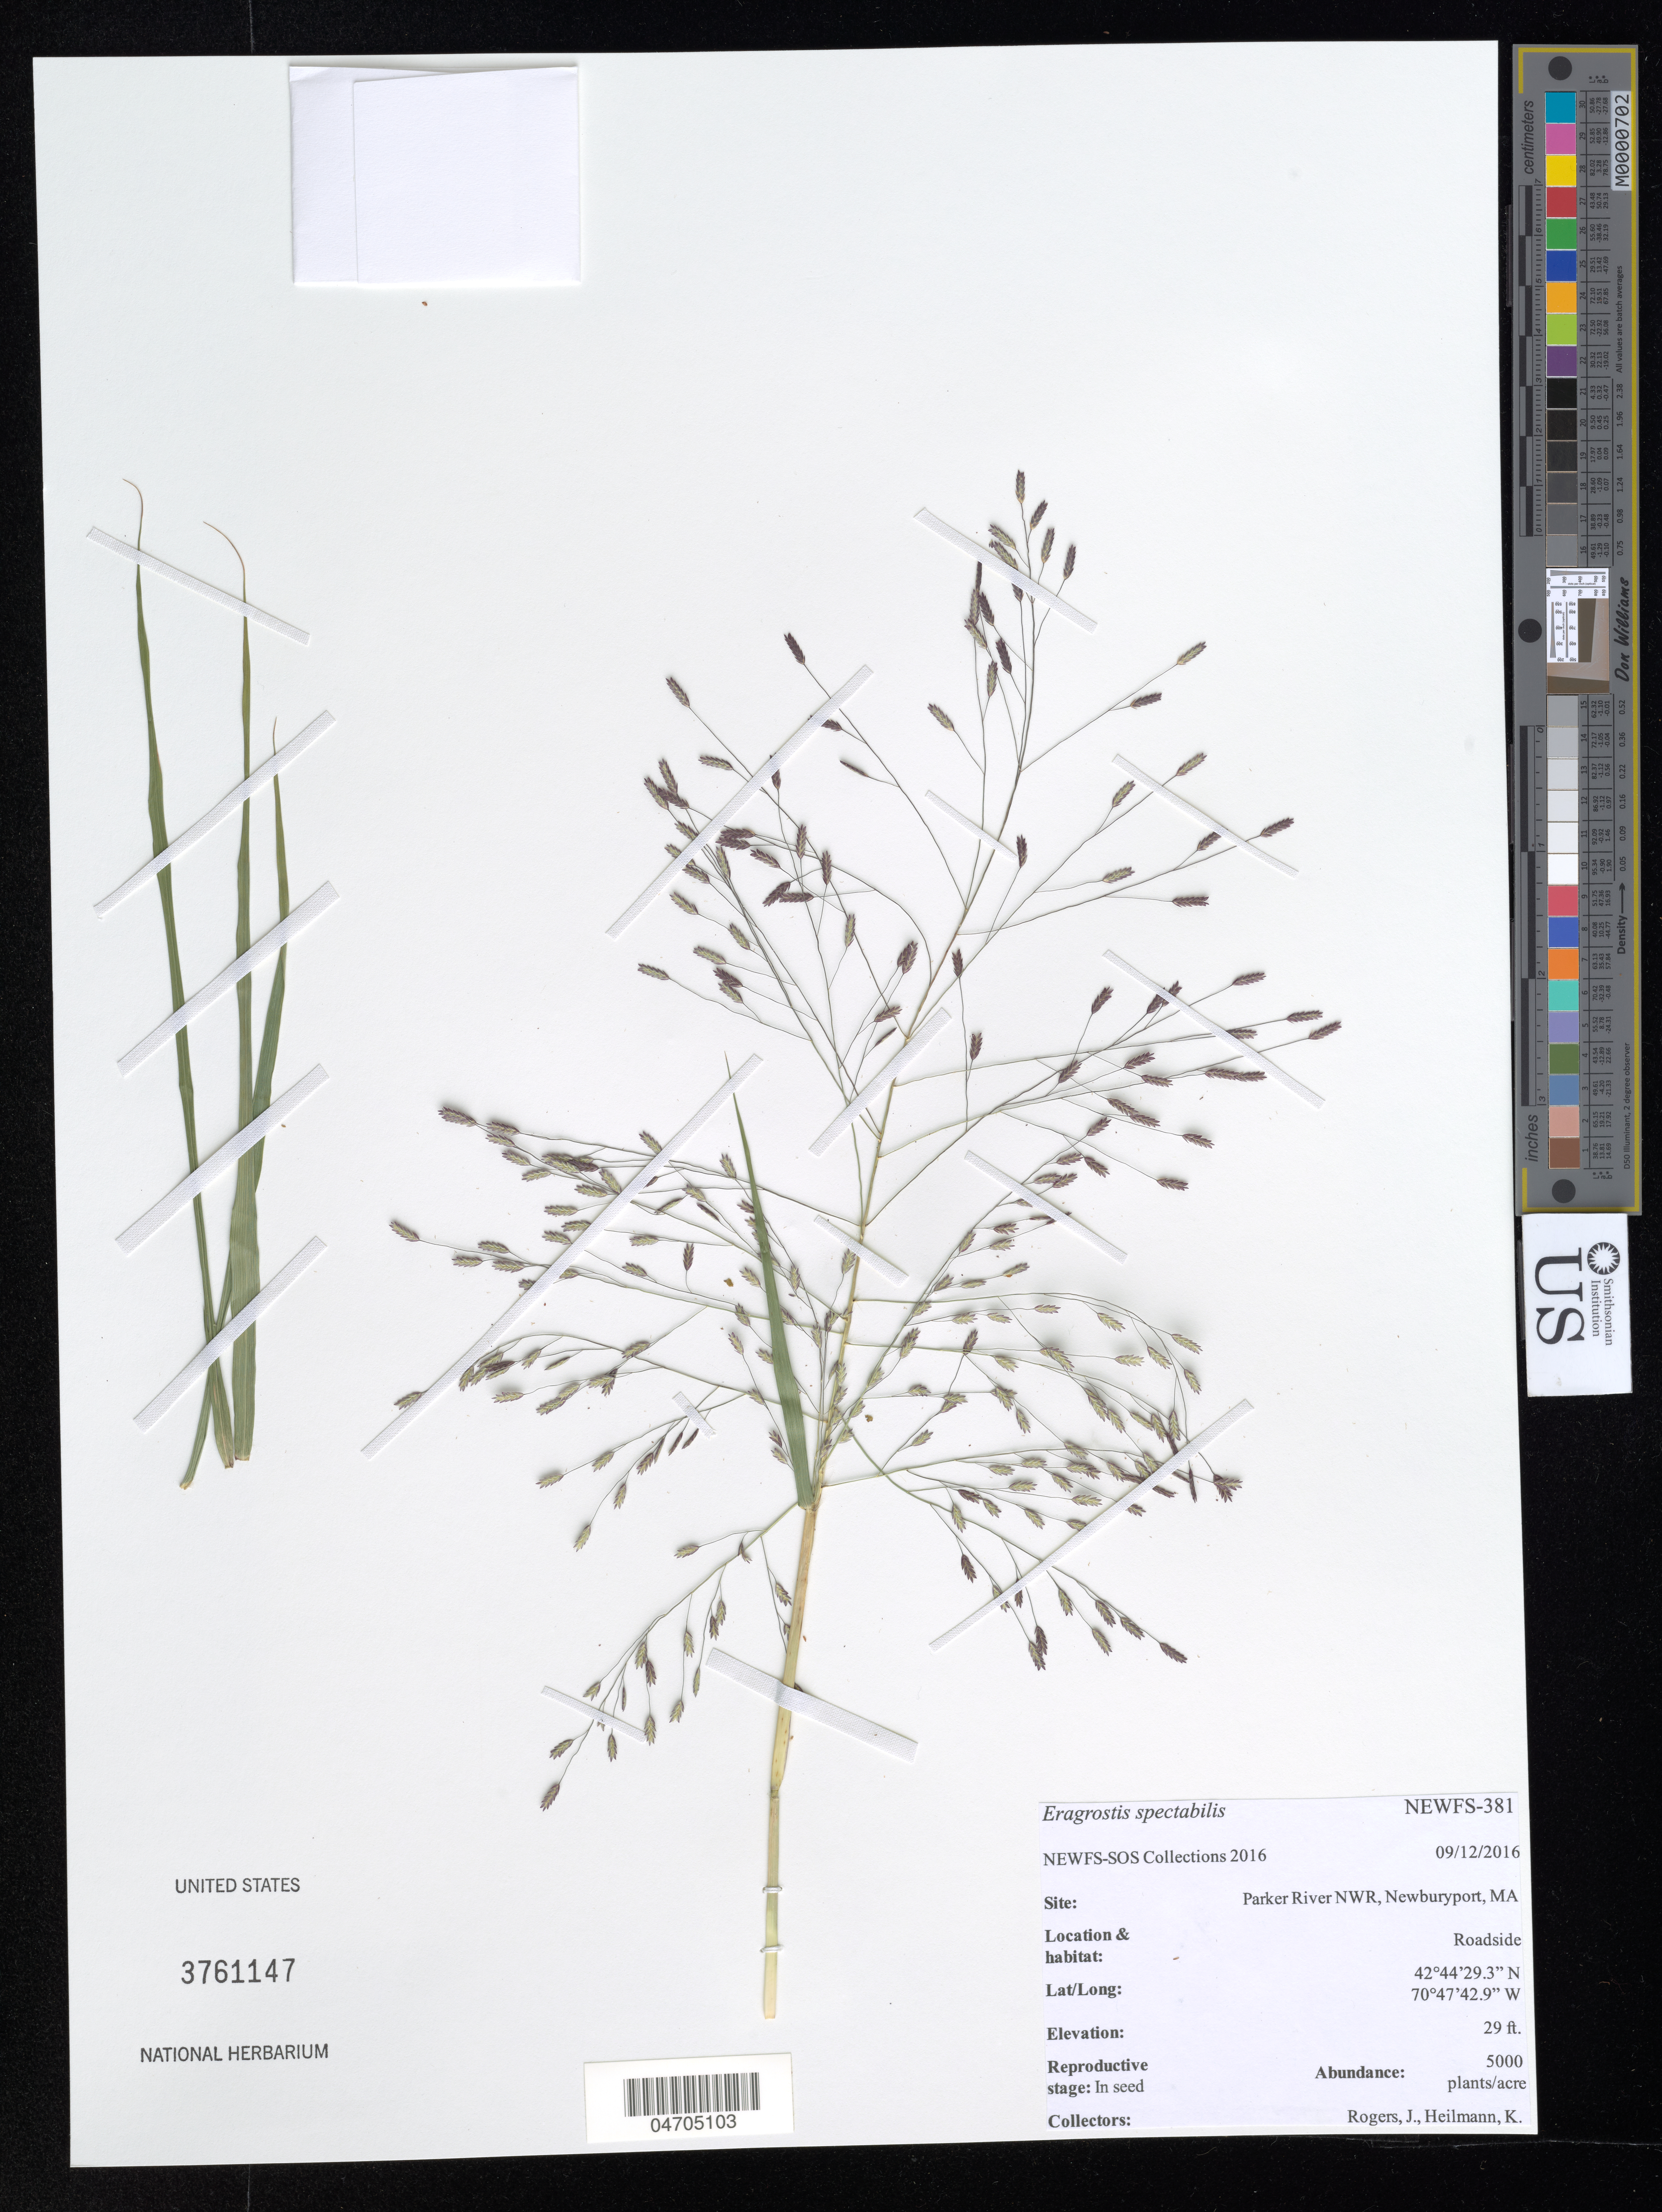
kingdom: Plantae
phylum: Tracheophyta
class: Liliopsida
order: Poales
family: Poaceae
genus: Eragrostis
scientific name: Eragrostis spectabilis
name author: (Pursh) Steud.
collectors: J. Rogers & K. Heilmann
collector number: NEWFS-381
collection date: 2016-09-12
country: United States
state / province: Massachusetts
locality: Parker River NWR, Newburyport.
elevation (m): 9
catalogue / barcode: US 3761147